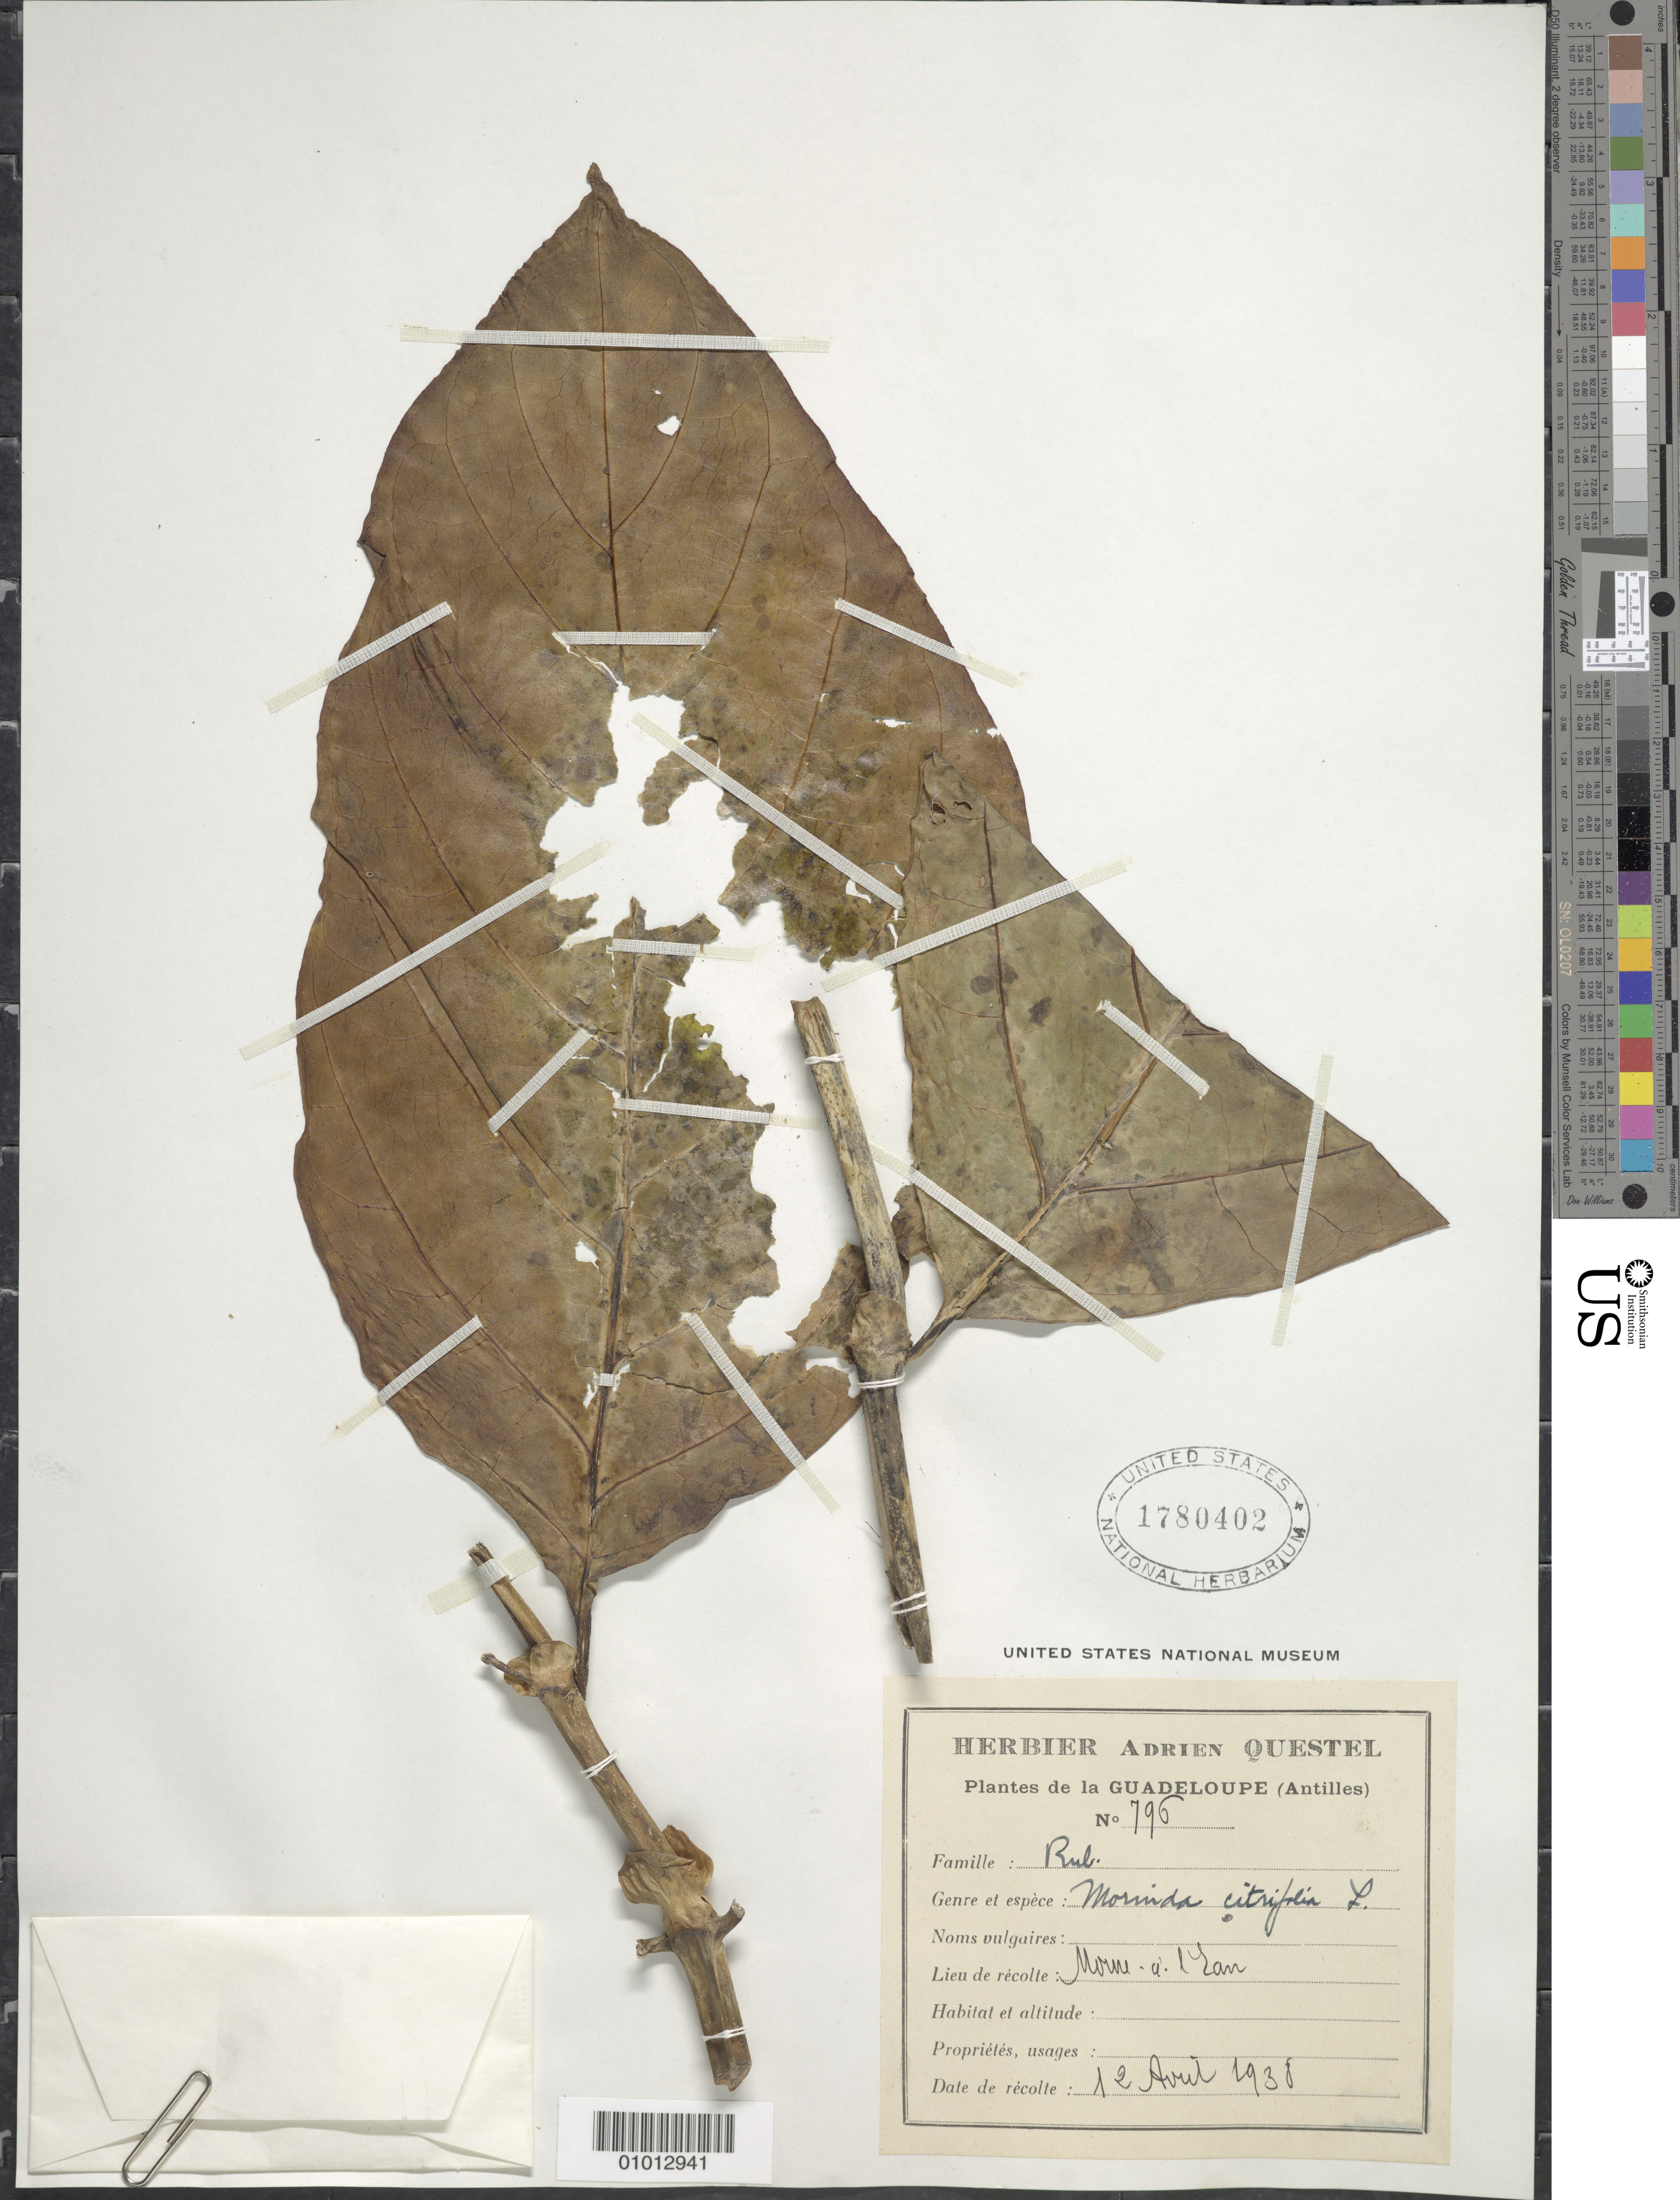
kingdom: Plantae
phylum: Tracheophyta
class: Magnoliopsida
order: Gentianales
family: Rubiaceae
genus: Morinda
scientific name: Morinda citrifolia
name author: L.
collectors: A. Questel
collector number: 796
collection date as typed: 12 Apr 1938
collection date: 1938-04-12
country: Guadeloupe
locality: Morne-à-l'Eau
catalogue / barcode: US 1780402